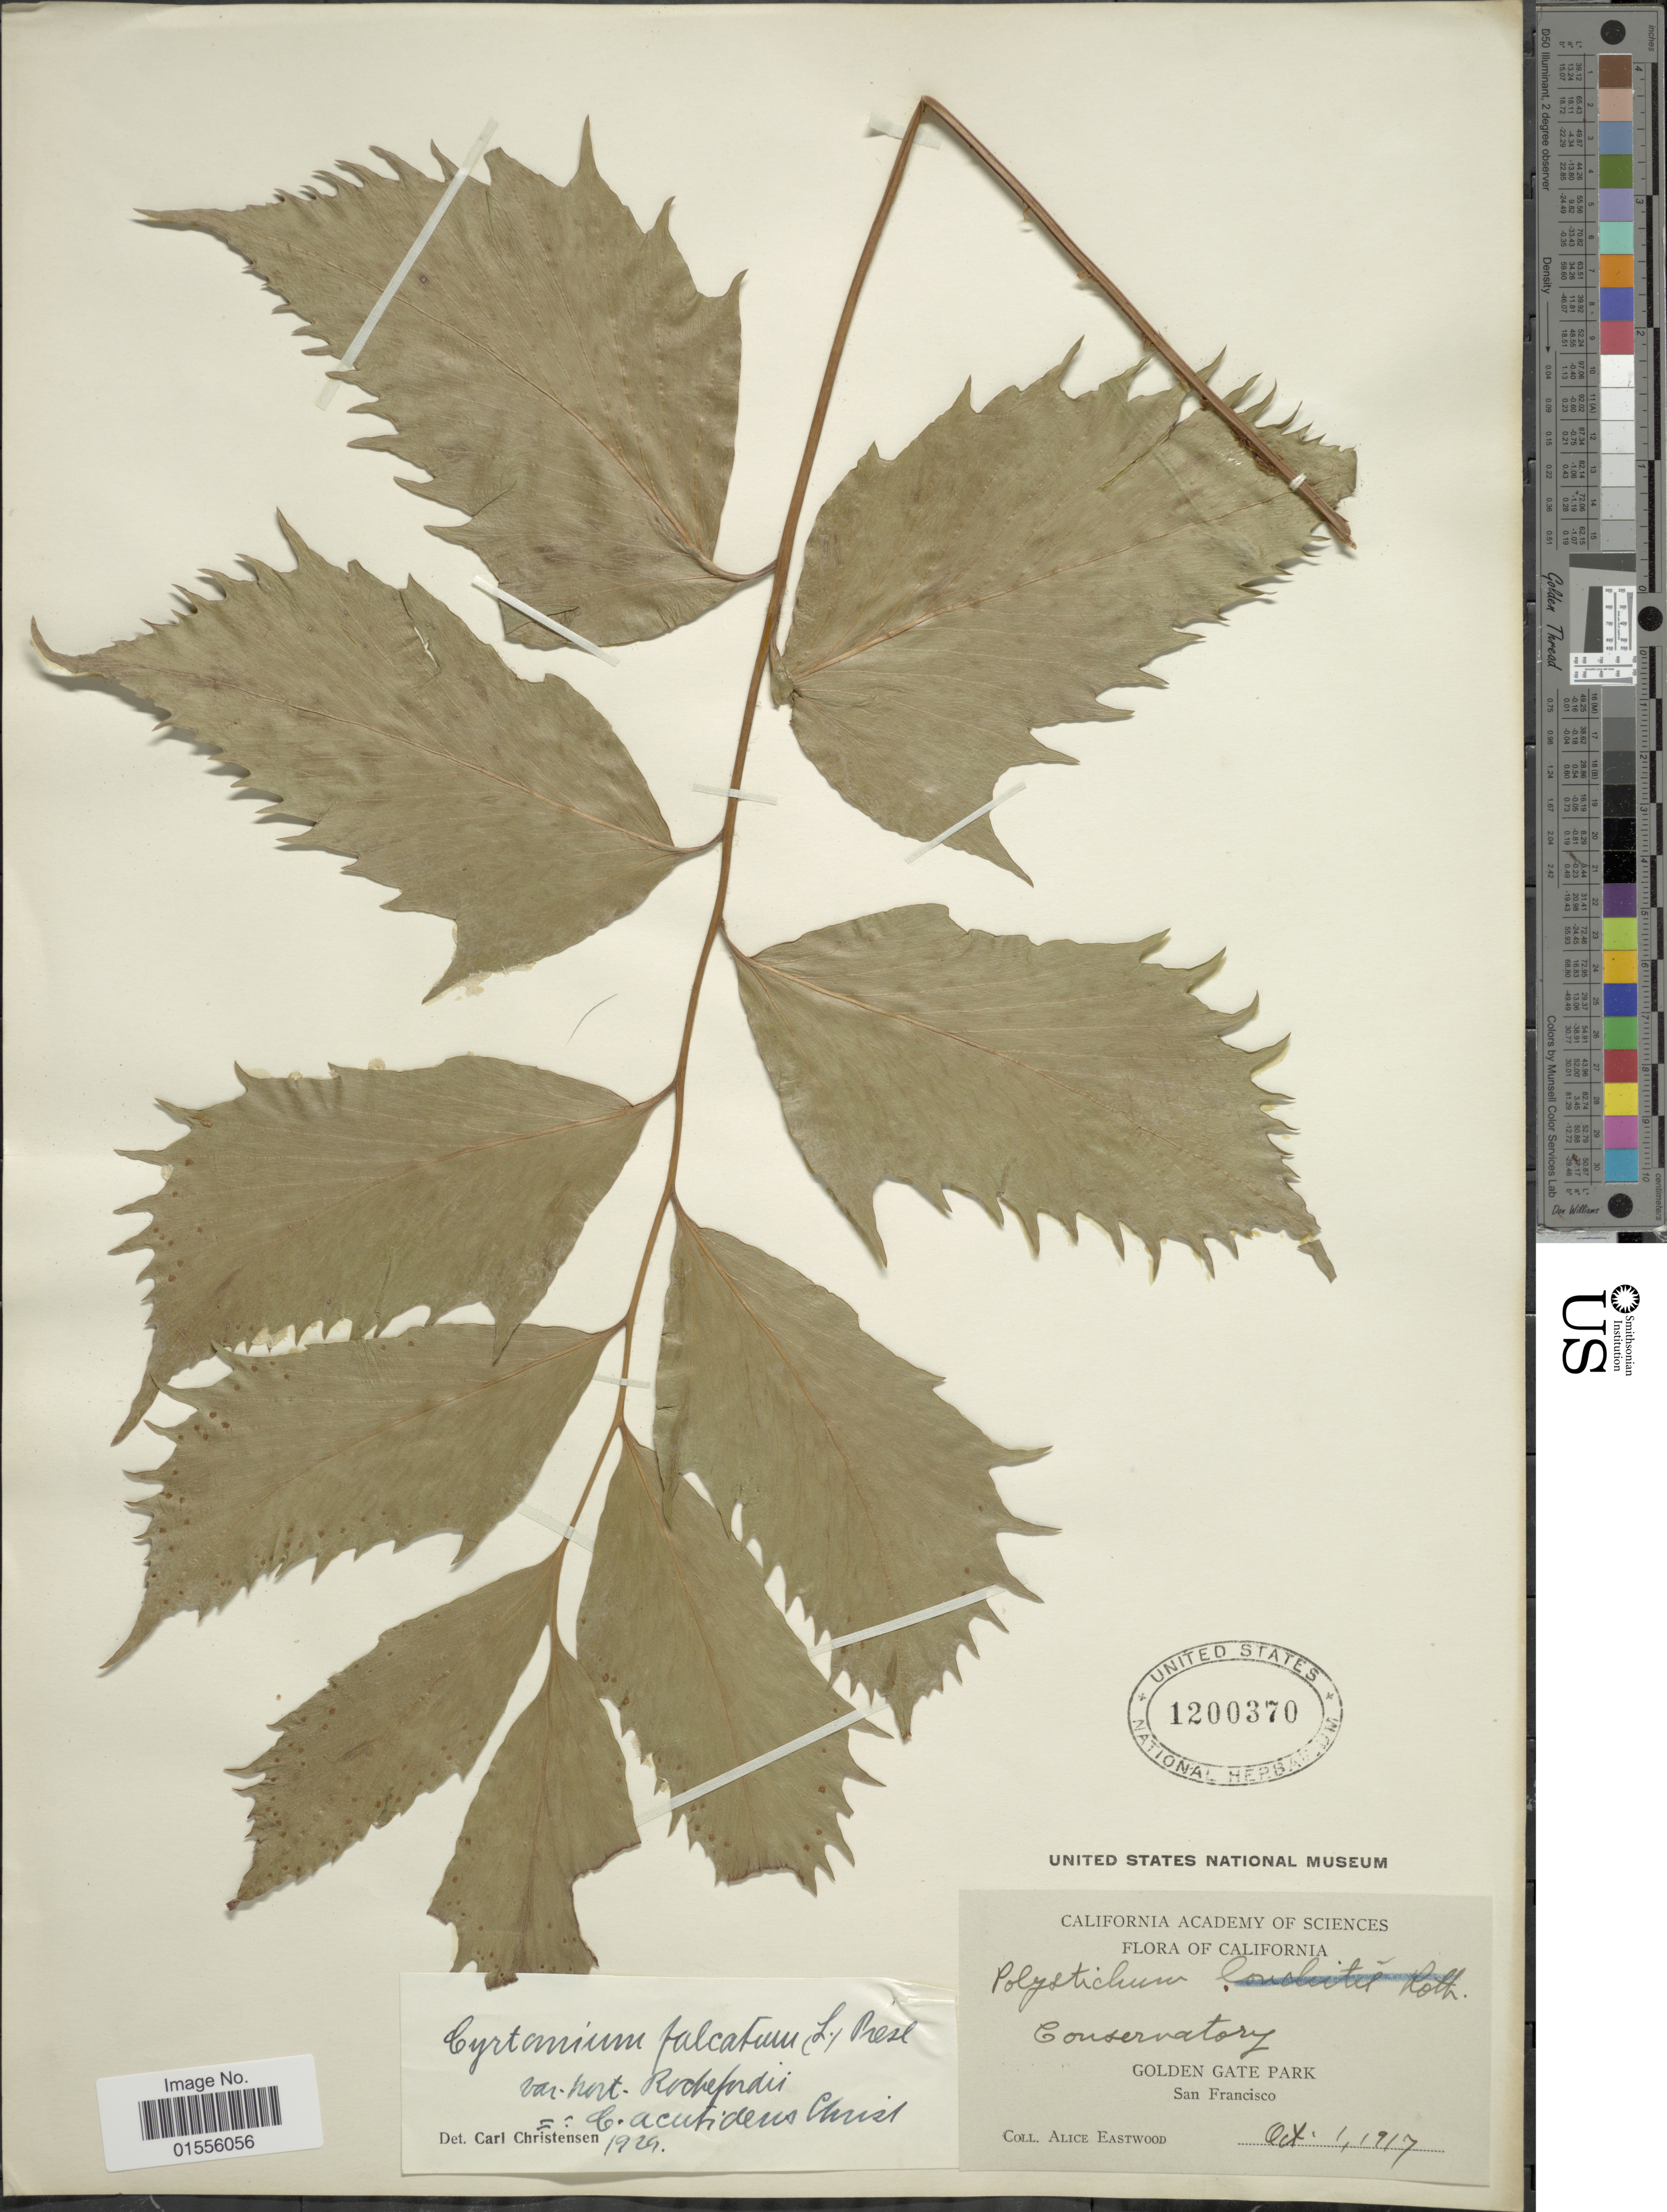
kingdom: Plantae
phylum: Tracheophyta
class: Polypodiopsida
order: Polypodiales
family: Dryopteridaceae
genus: Cyrtomium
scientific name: Cyrtomium falcatum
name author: (L. f.) C. Presl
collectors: A. Eastwood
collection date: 1917-10-01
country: United States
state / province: California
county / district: San Francisco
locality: Conservatory, Golden State Park, San Francisco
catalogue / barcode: US 1200370